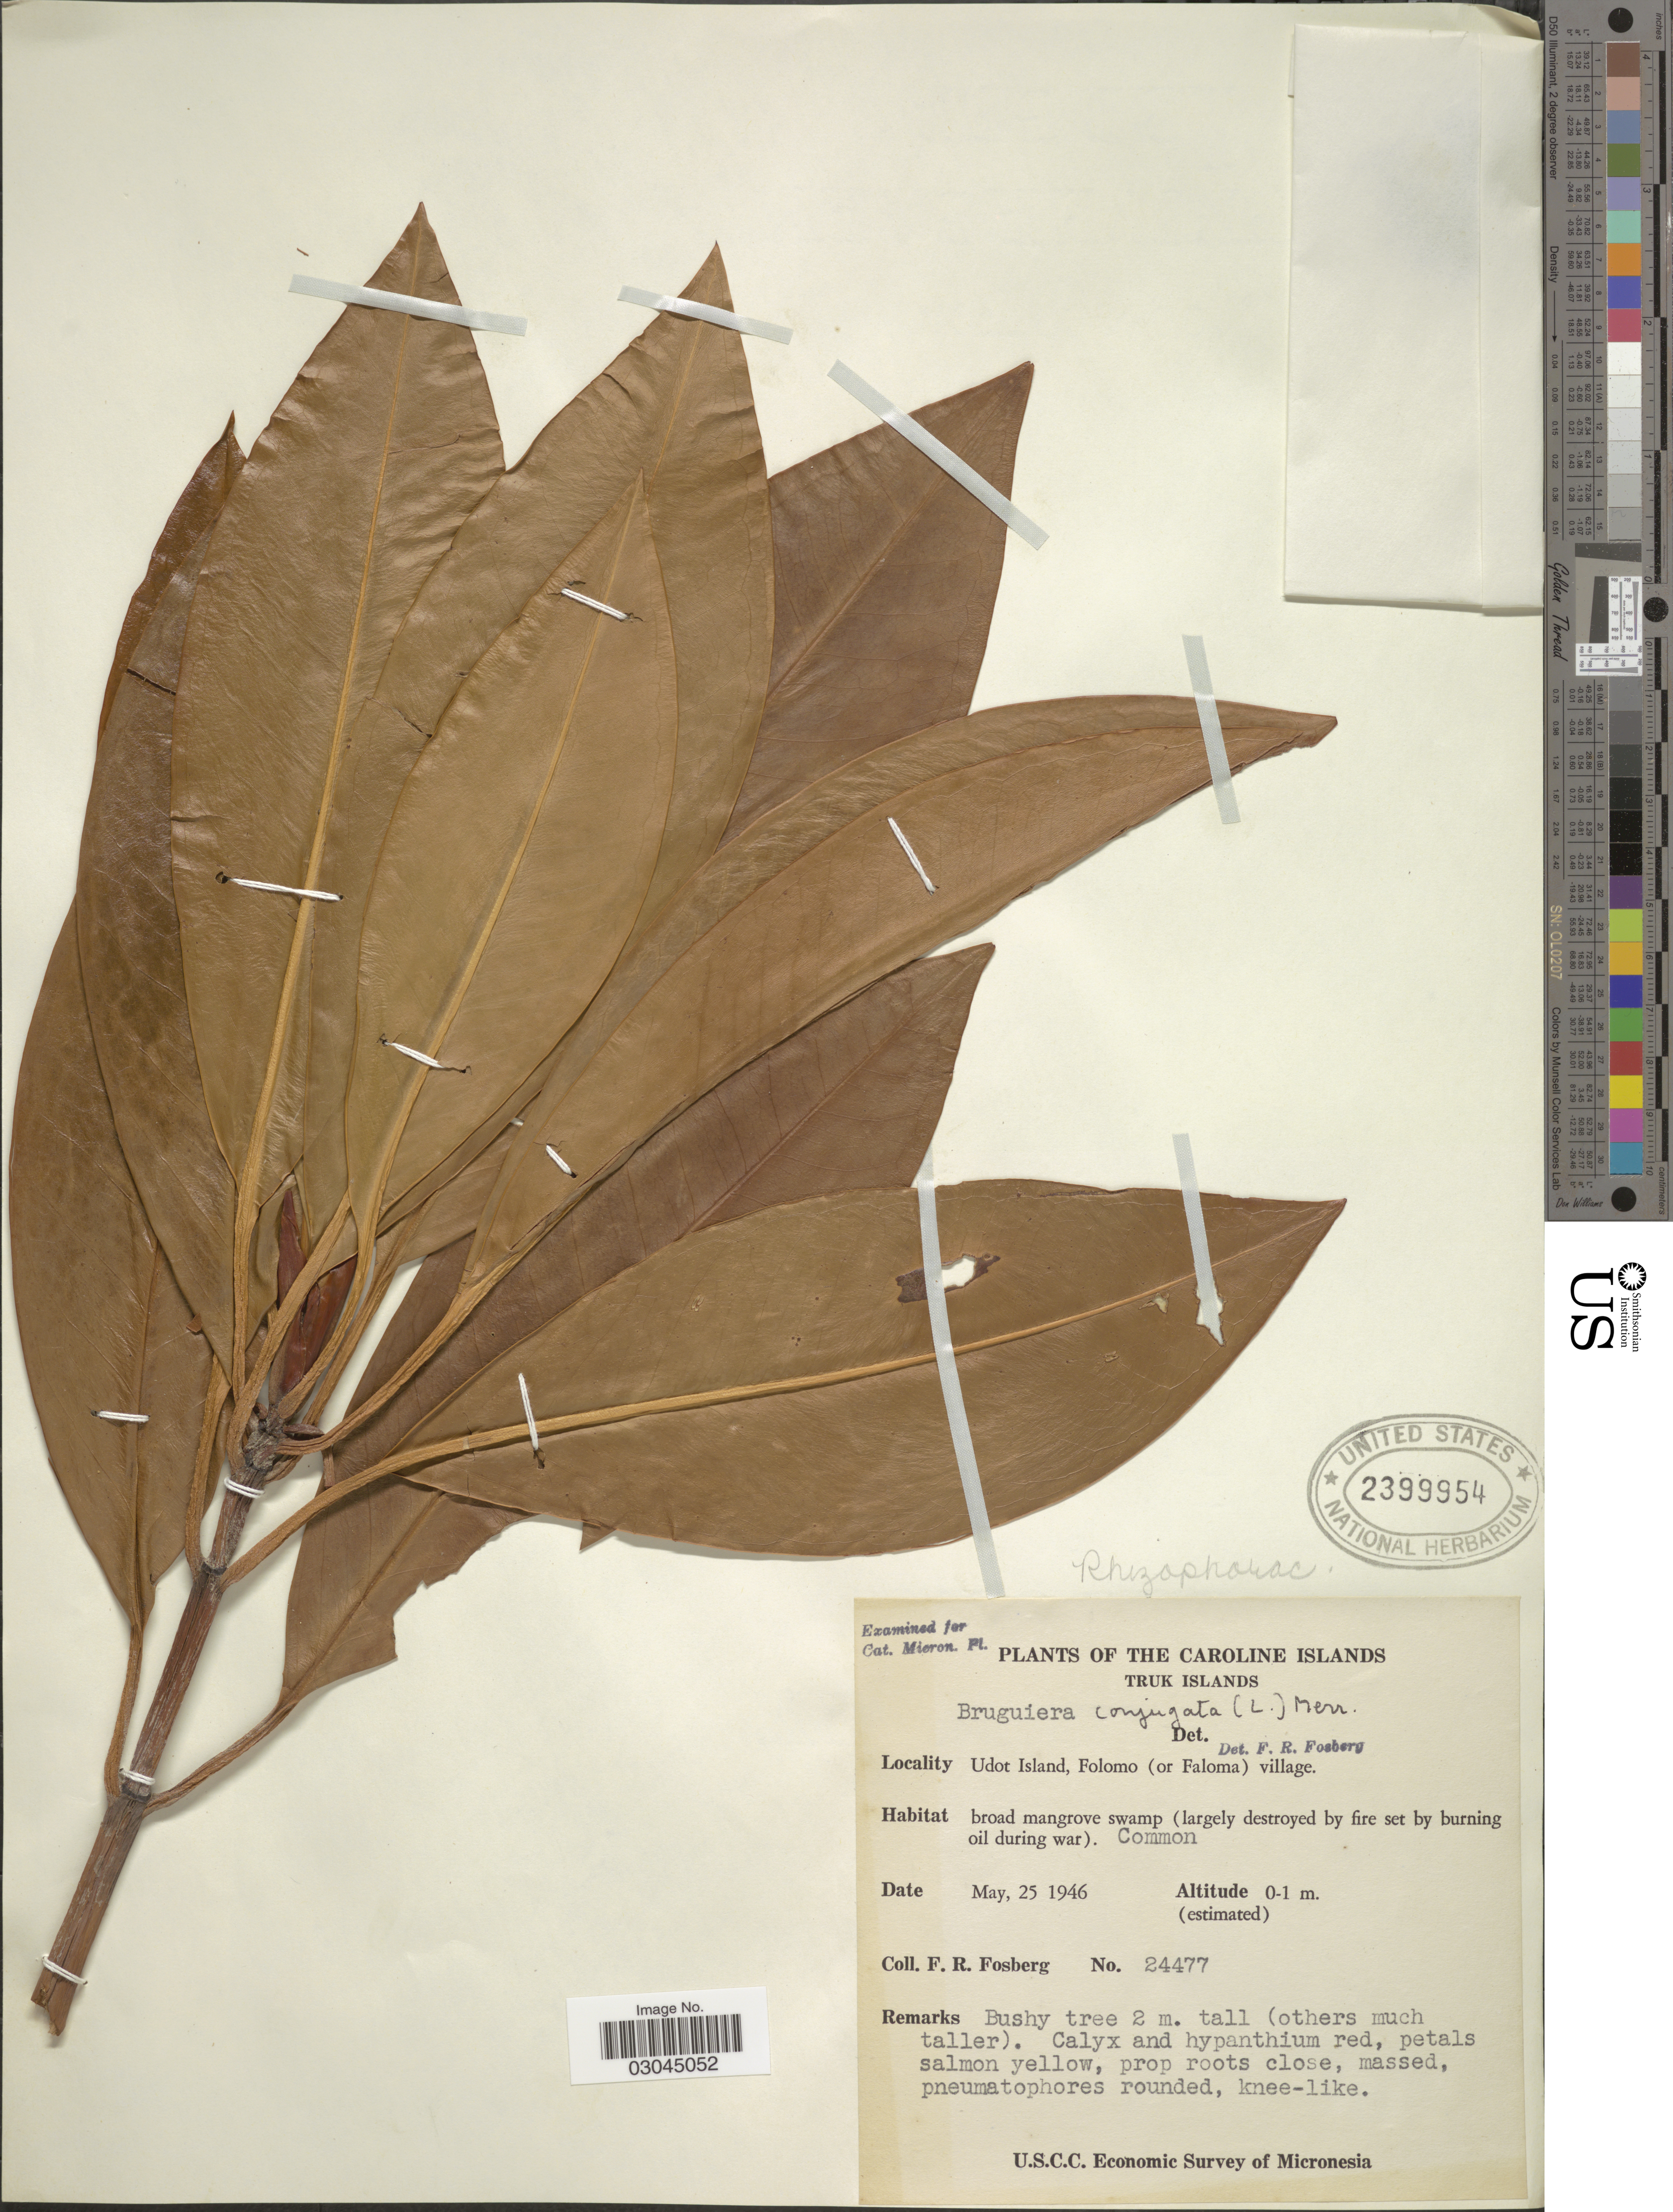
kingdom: Plantae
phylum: Tracheophyta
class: Magnoliopsida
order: Malpighiales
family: Rhizophoraceae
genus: Bruguiera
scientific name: Bruguiera gymnorhiza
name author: (L.) Savigny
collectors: F. R. Fosberg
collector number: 24477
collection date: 1946-05-25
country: Micronesia, Federated States of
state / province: Truk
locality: The Caroline Islands, Truk Islands, Udot Island, Folono (or Faloma) village.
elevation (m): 0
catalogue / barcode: US 2399954